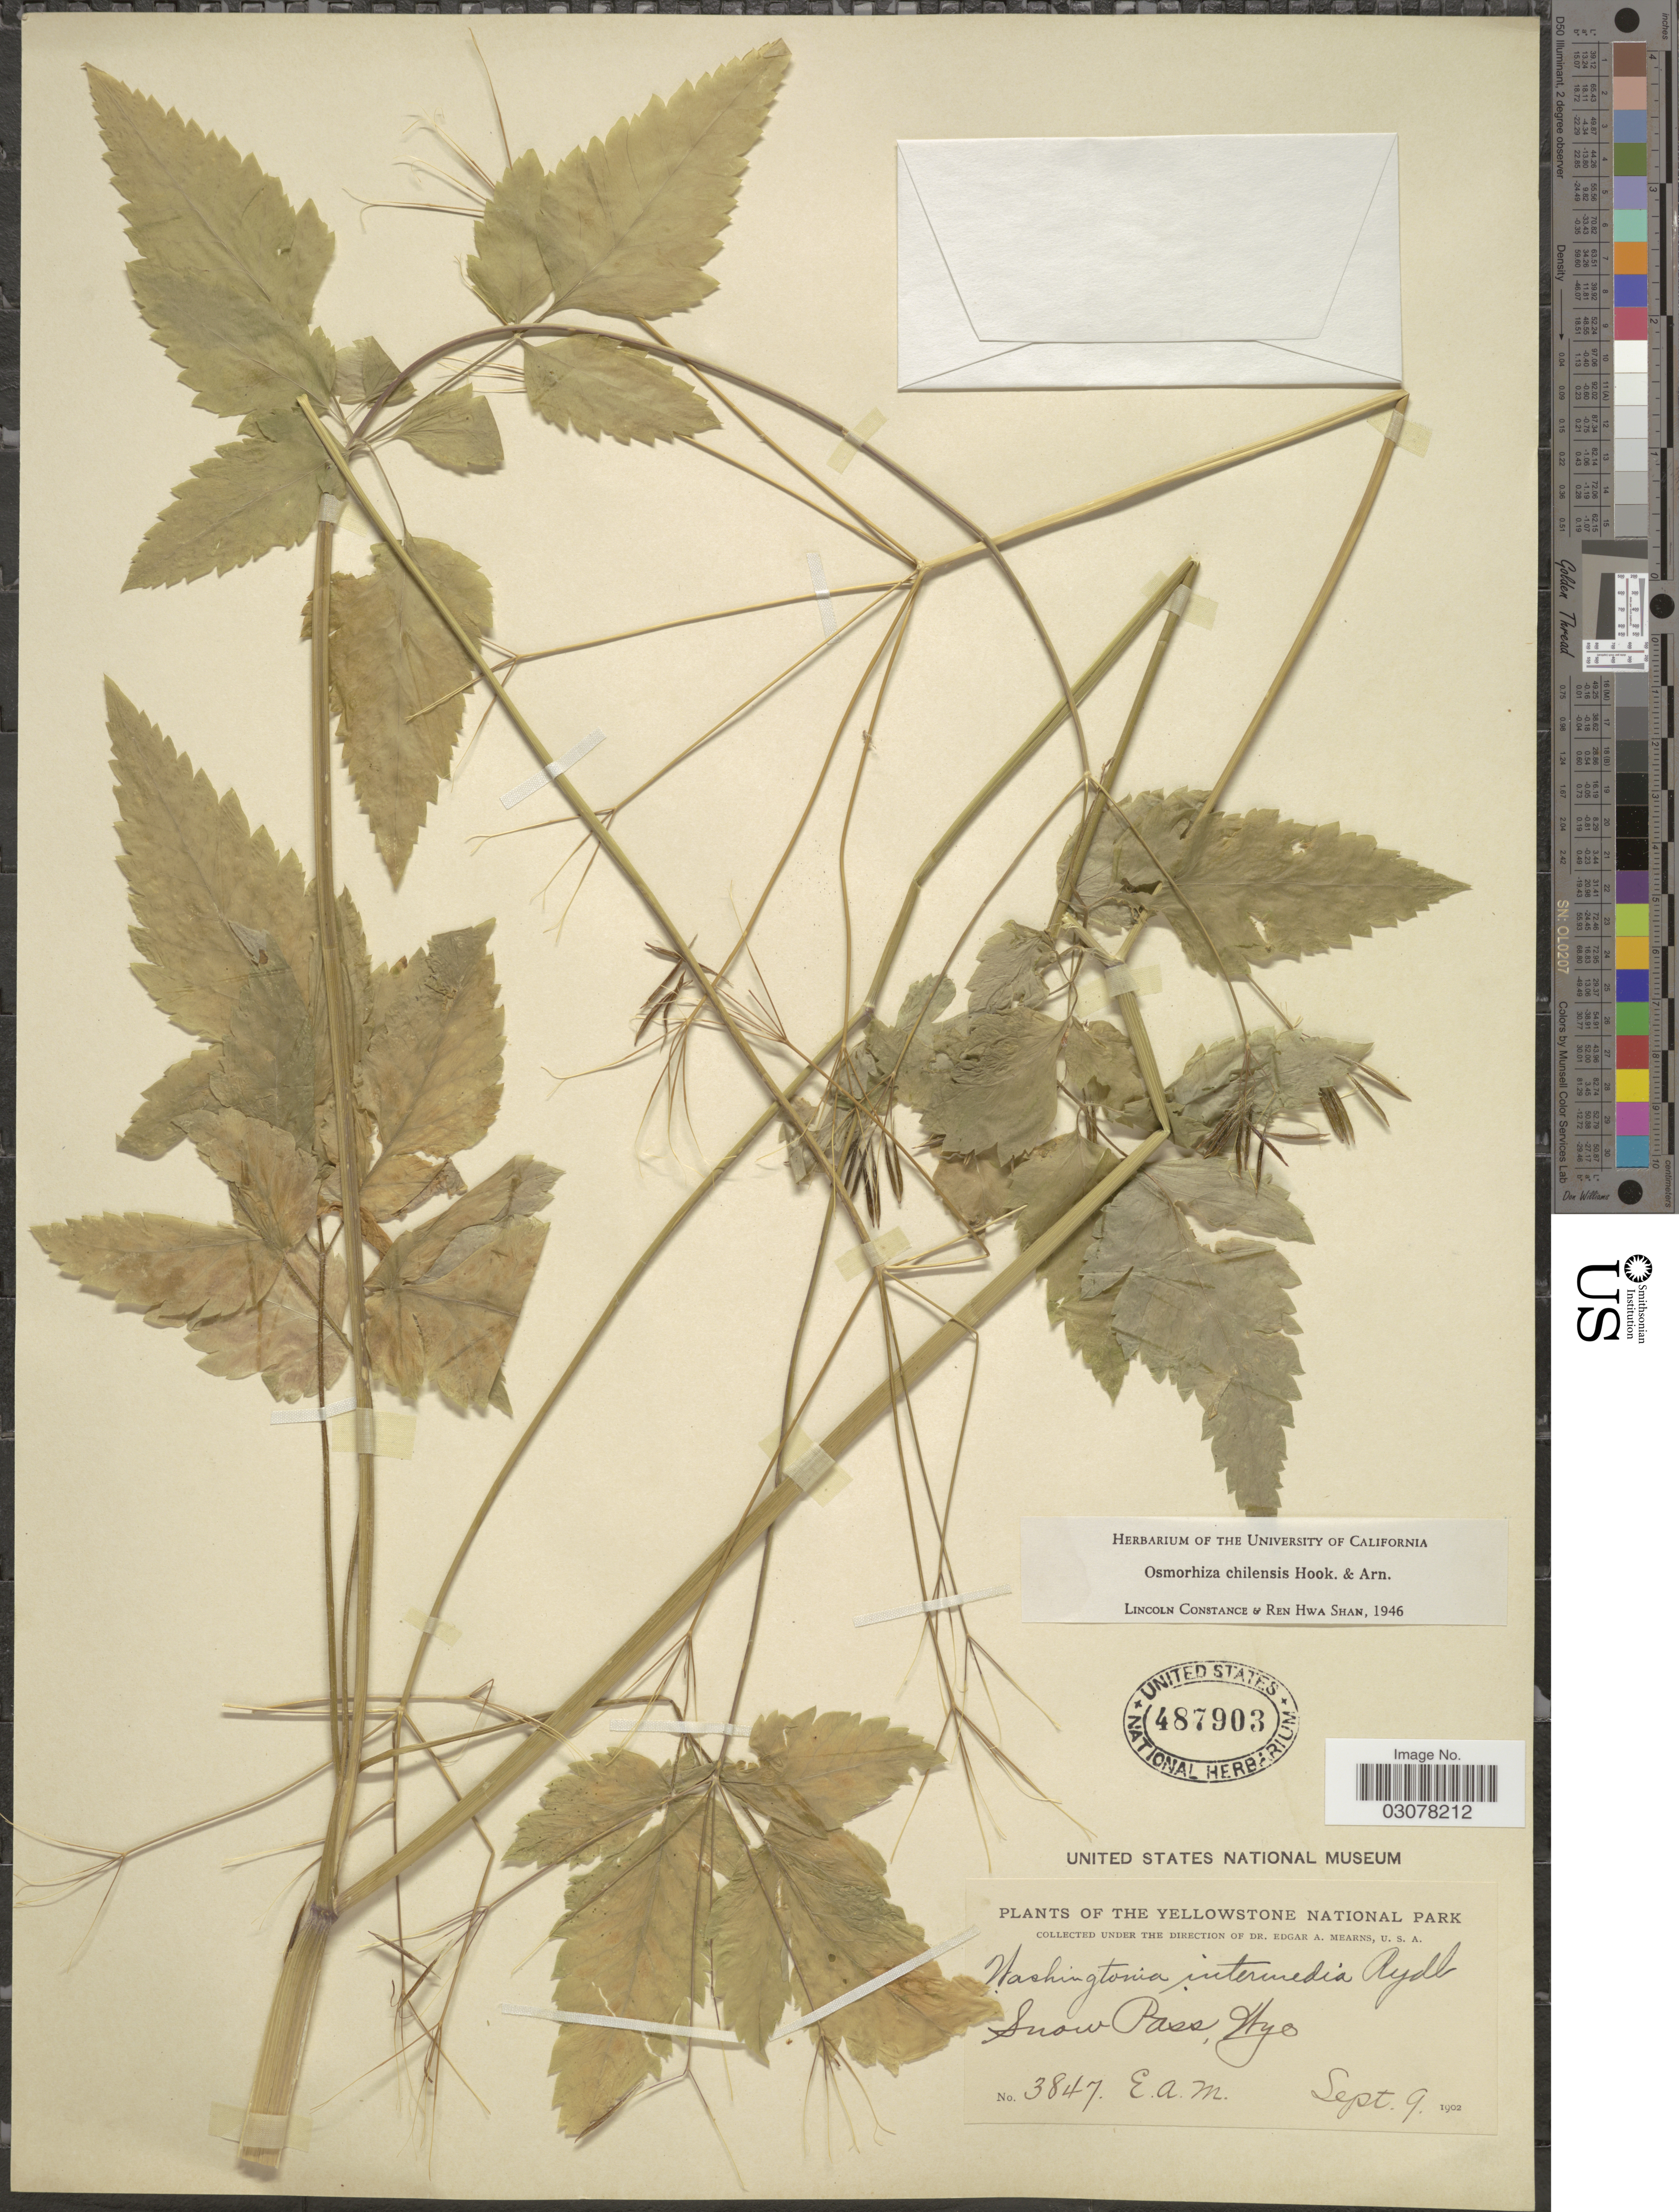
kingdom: Plantae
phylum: Tracheophyta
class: Magnoliopsida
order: Apiales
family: Apiaceae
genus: Osmorhiza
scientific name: Osmorhiza chilensis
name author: Hook. & Arn.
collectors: E. A. Mearns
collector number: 3847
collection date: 1902-09-09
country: United States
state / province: Wyoming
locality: The Yellowstone National Park. Snow Pass, Wyo.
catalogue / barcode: US 487903